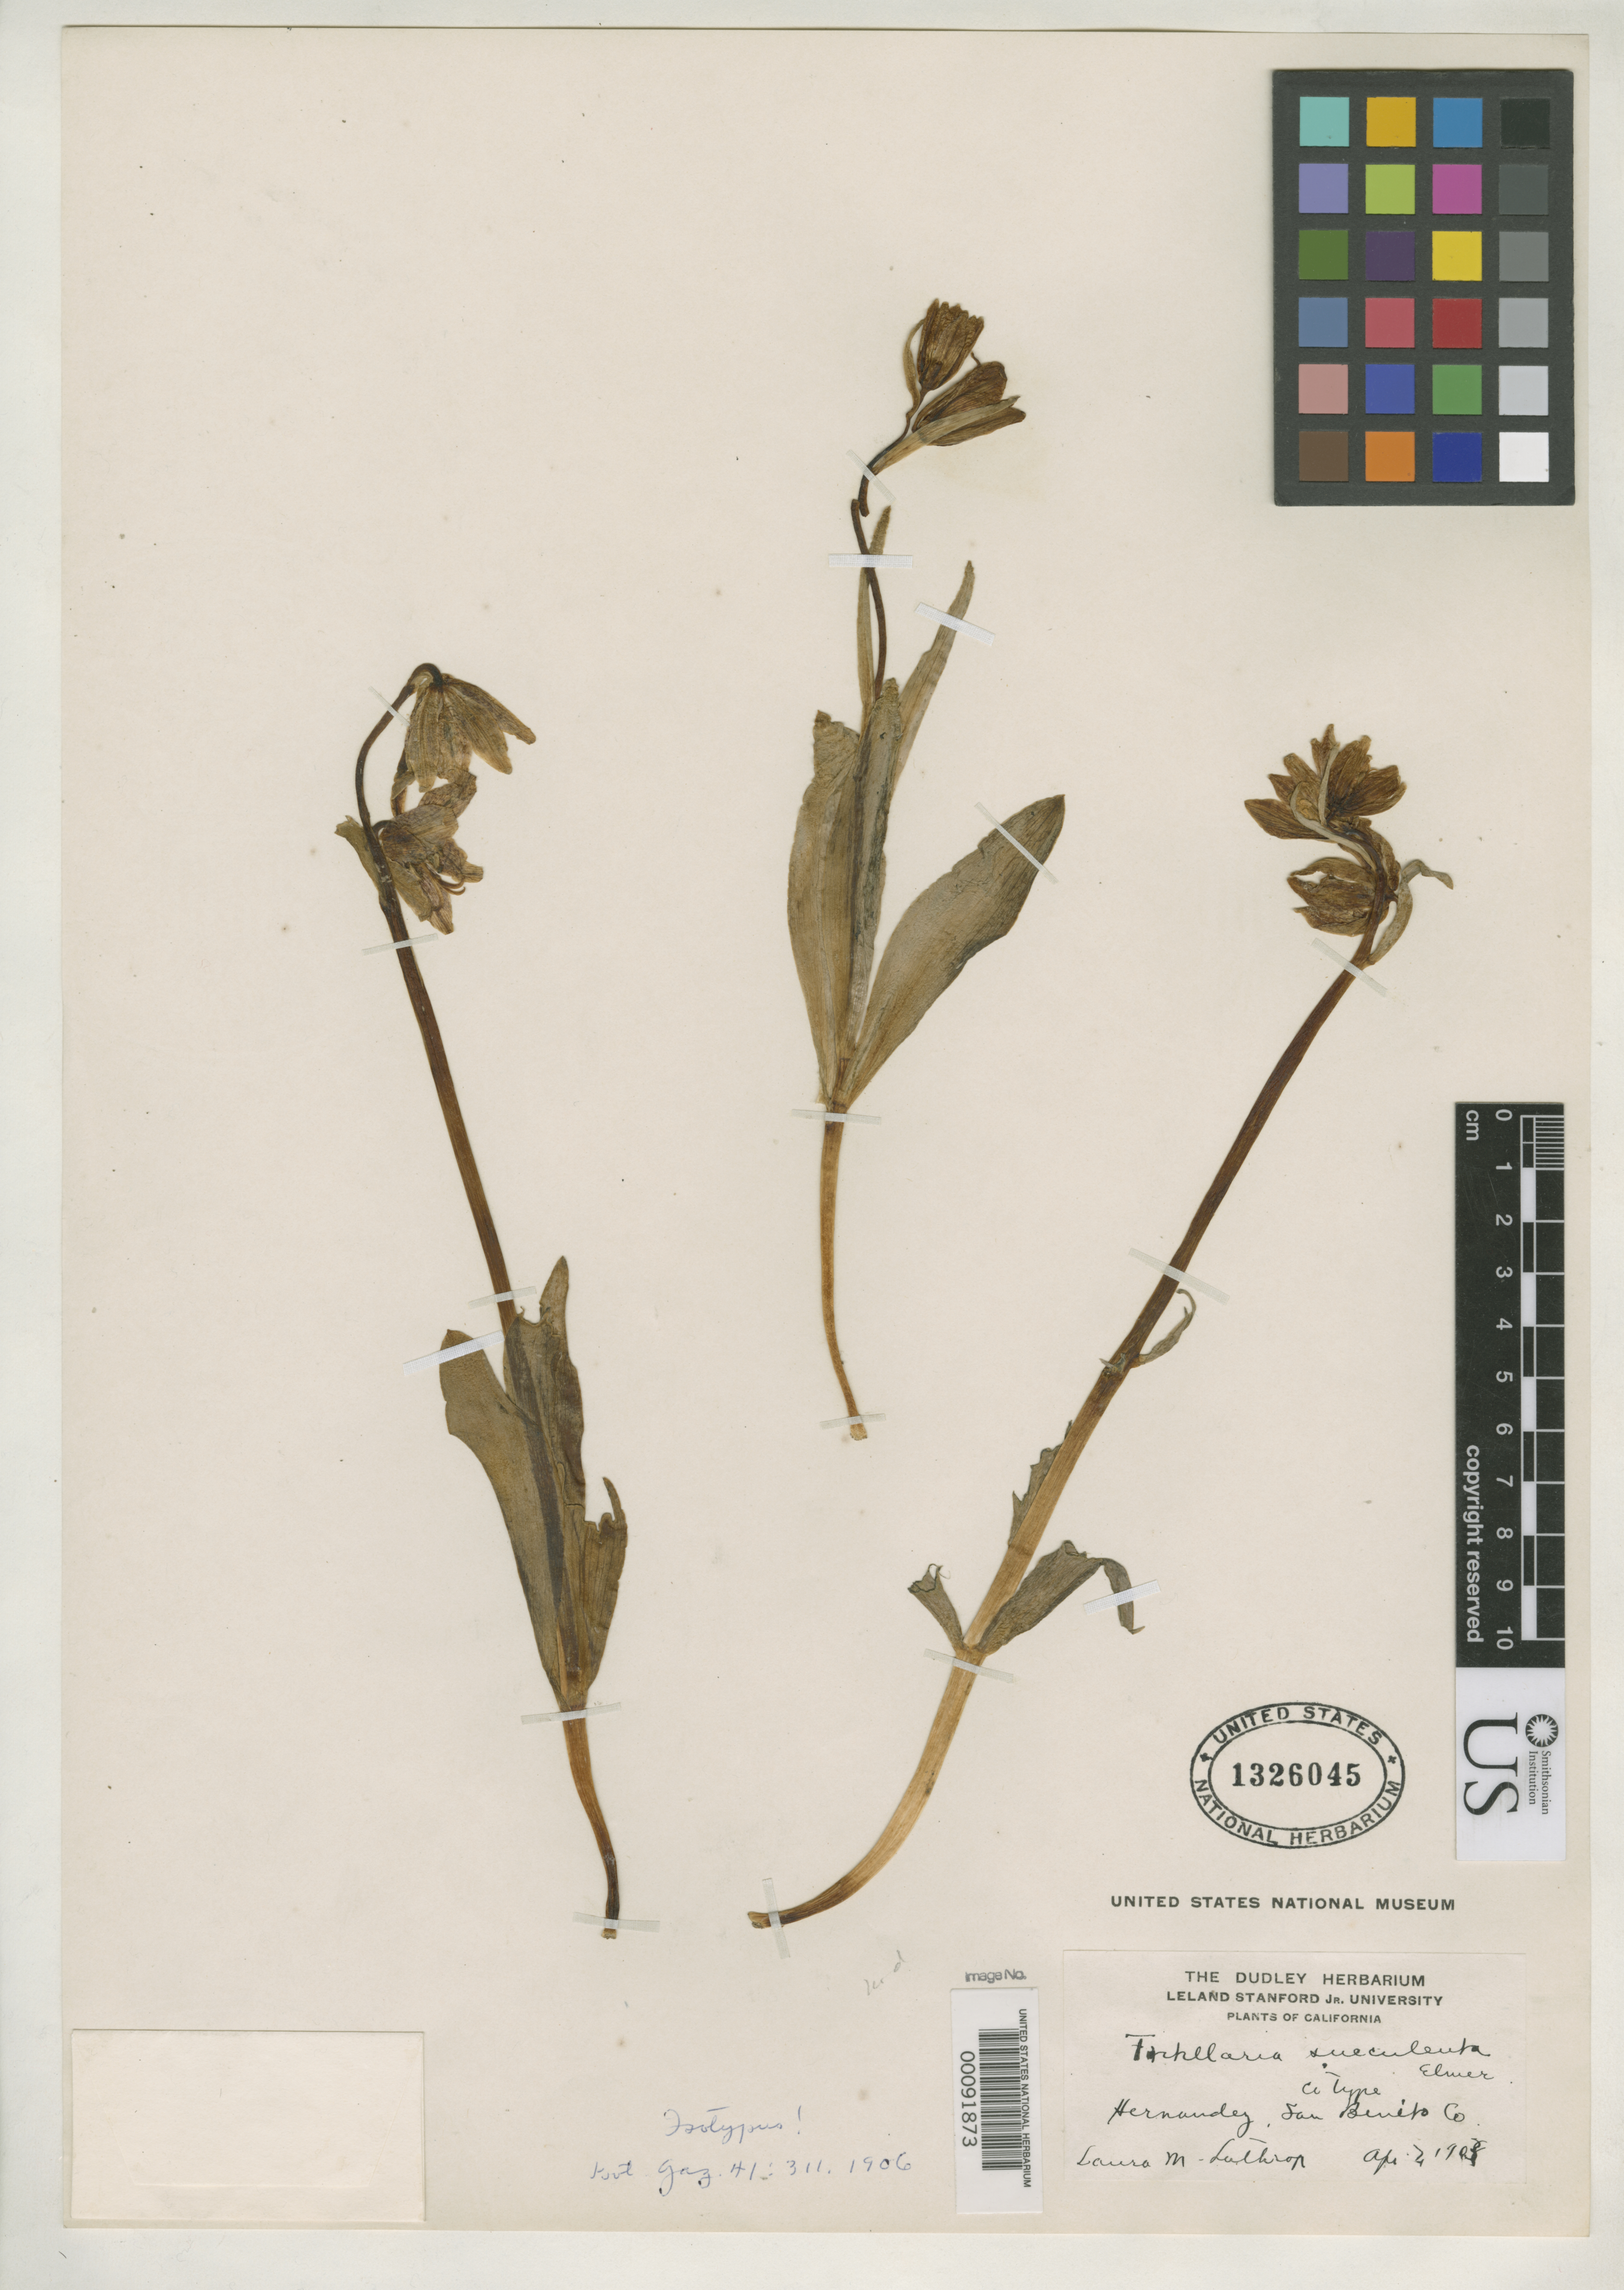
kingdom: Plantae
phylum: Tracheophyta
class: Liliopsida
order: Liliales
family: Liliaceae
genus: Fritillaria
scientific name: Fritillaria succulenta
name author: Elmer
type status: Isotype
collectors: L. M. Lathrop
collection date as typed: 07 Apr 1903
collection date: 1903-04-07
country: United States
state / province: California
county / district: San Benito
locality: Hernandez.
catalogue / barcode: US 1326045